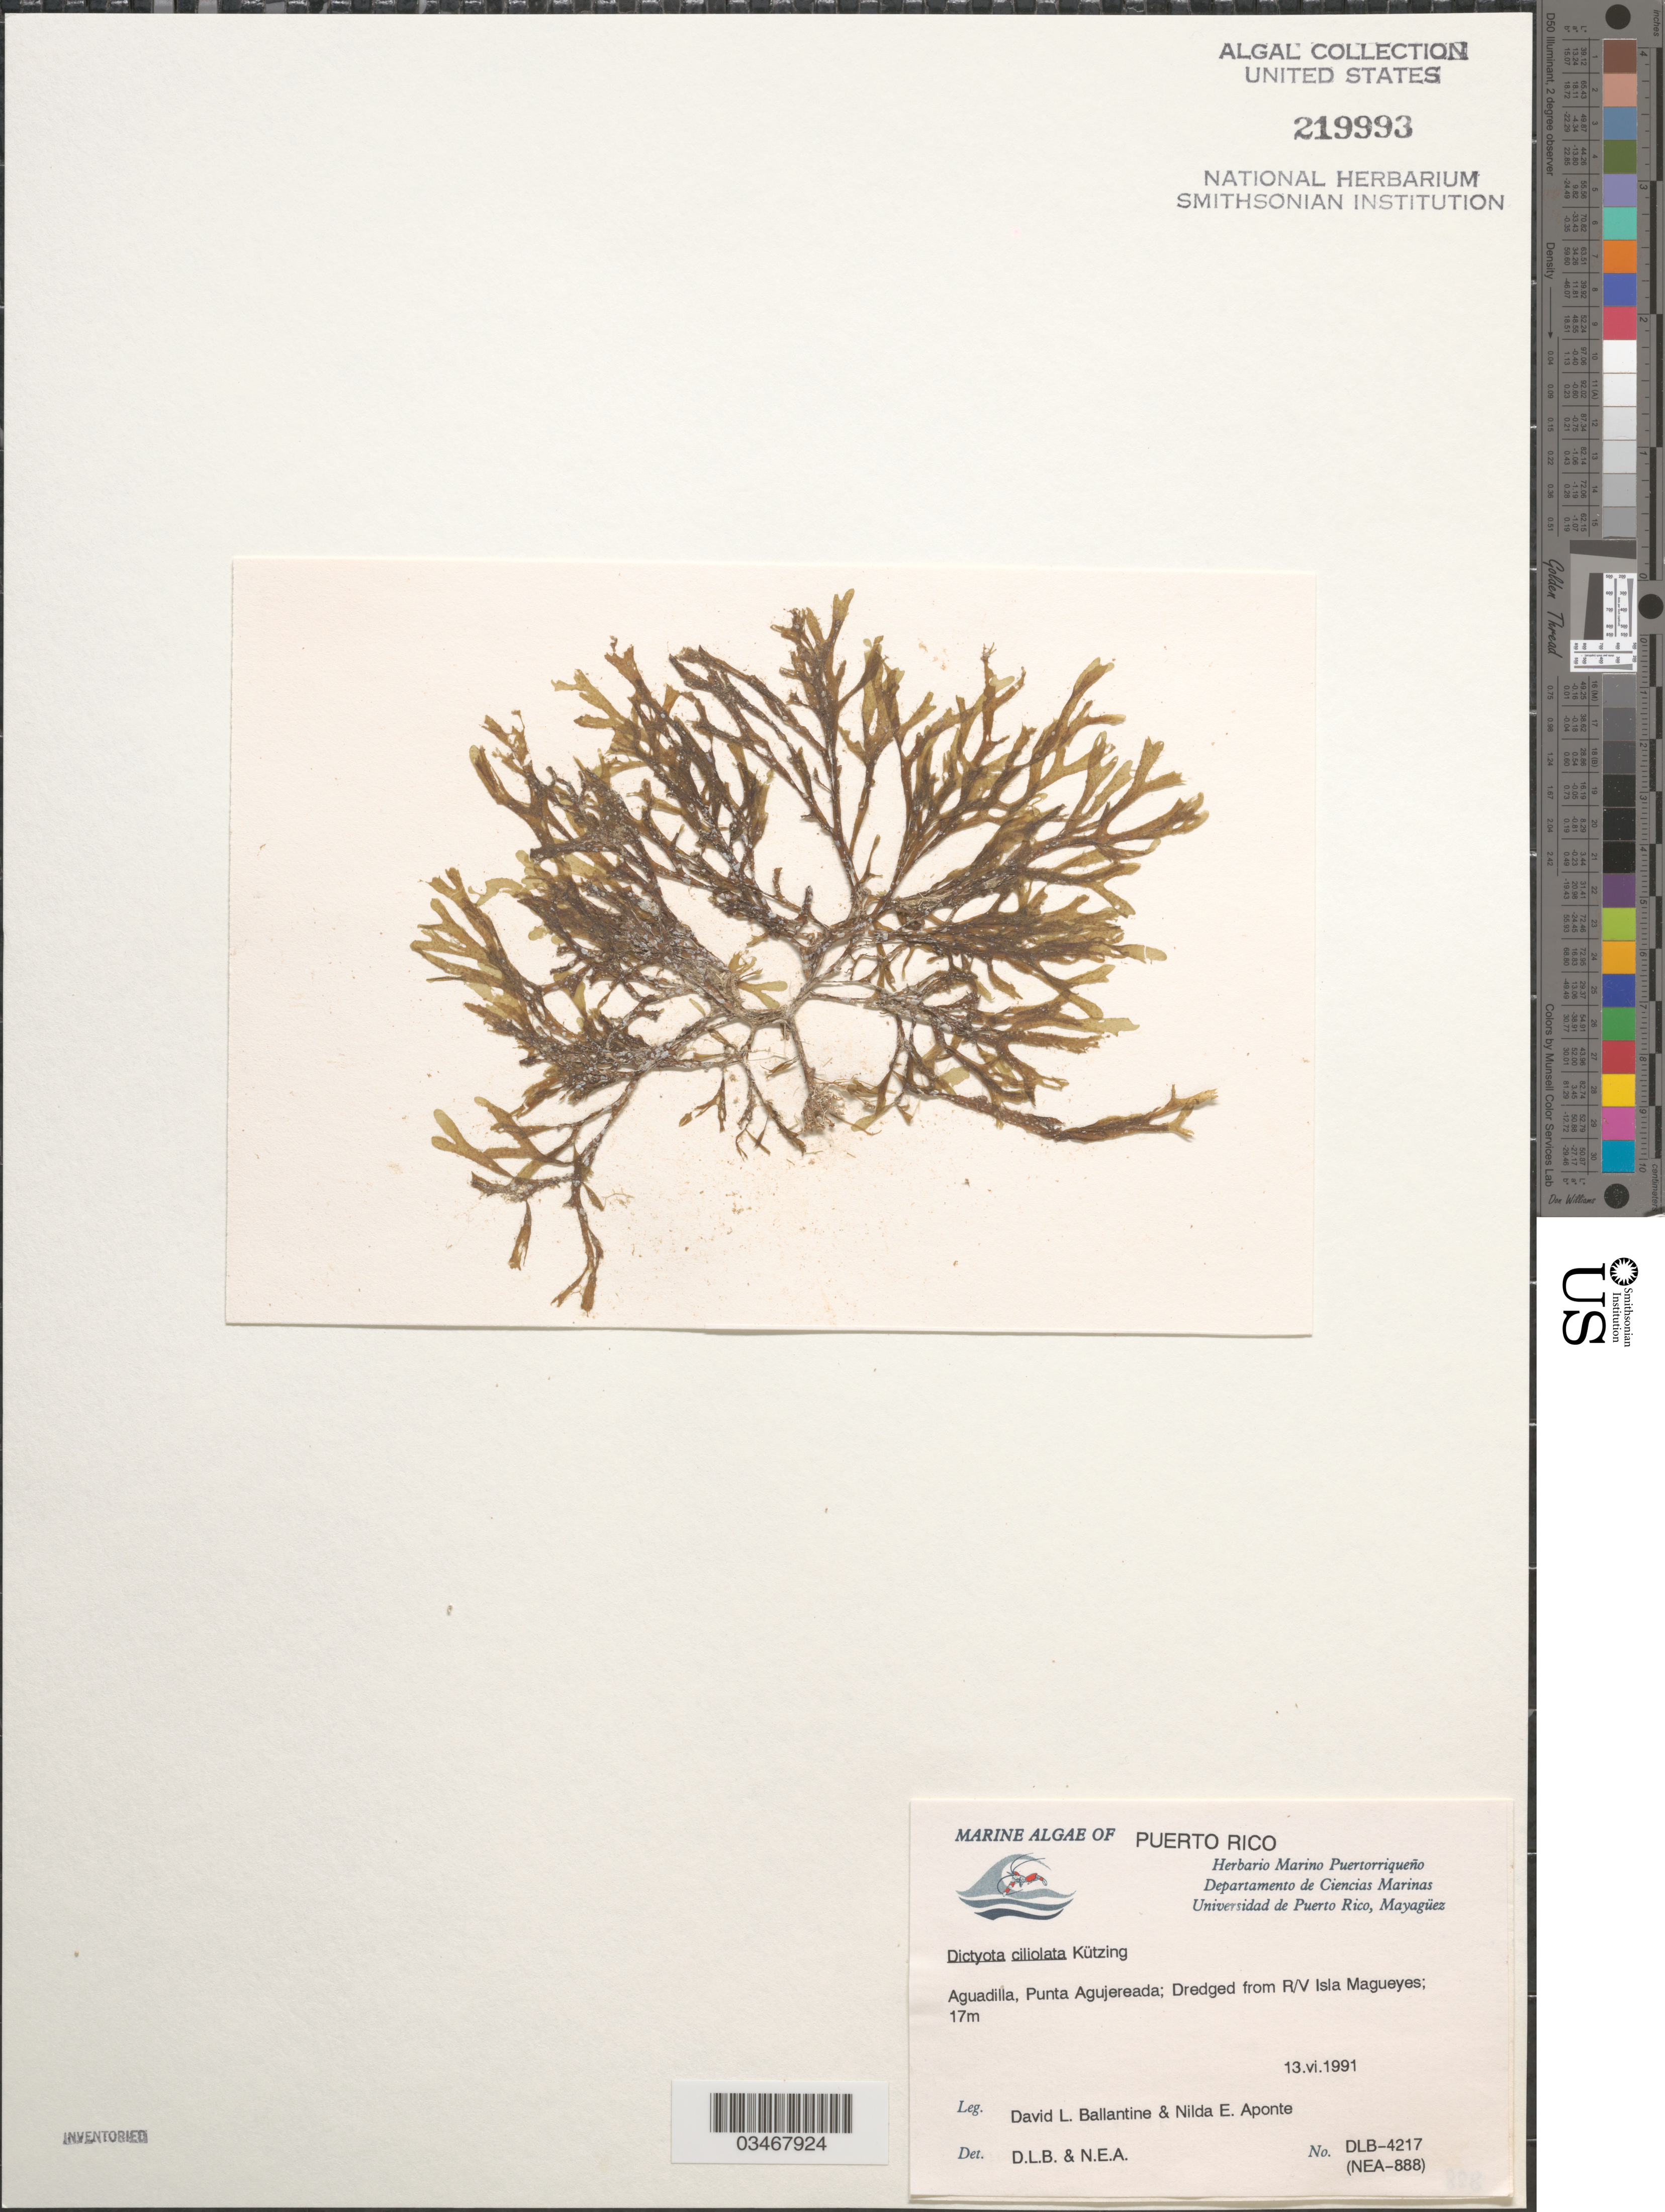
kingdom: Chromista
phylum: Ochrophyta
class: Phaeophyceae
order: Dictyotales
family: Dictyotaceae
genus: Dictyota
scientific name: Dictyota ciliolata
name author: Sond. ex Kütz.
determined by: Ballantine, D. L.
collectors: D.L. Ballantine & N. E. Aponte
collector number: DLB 4217, NEA 888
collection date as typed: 13 Jun 1991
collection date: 1991-06-13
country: Puerto Rico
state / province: Aguadilla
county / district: Punta Agujereada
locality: Dredged from R/V Isla Magueyes.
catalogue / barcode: US 219993